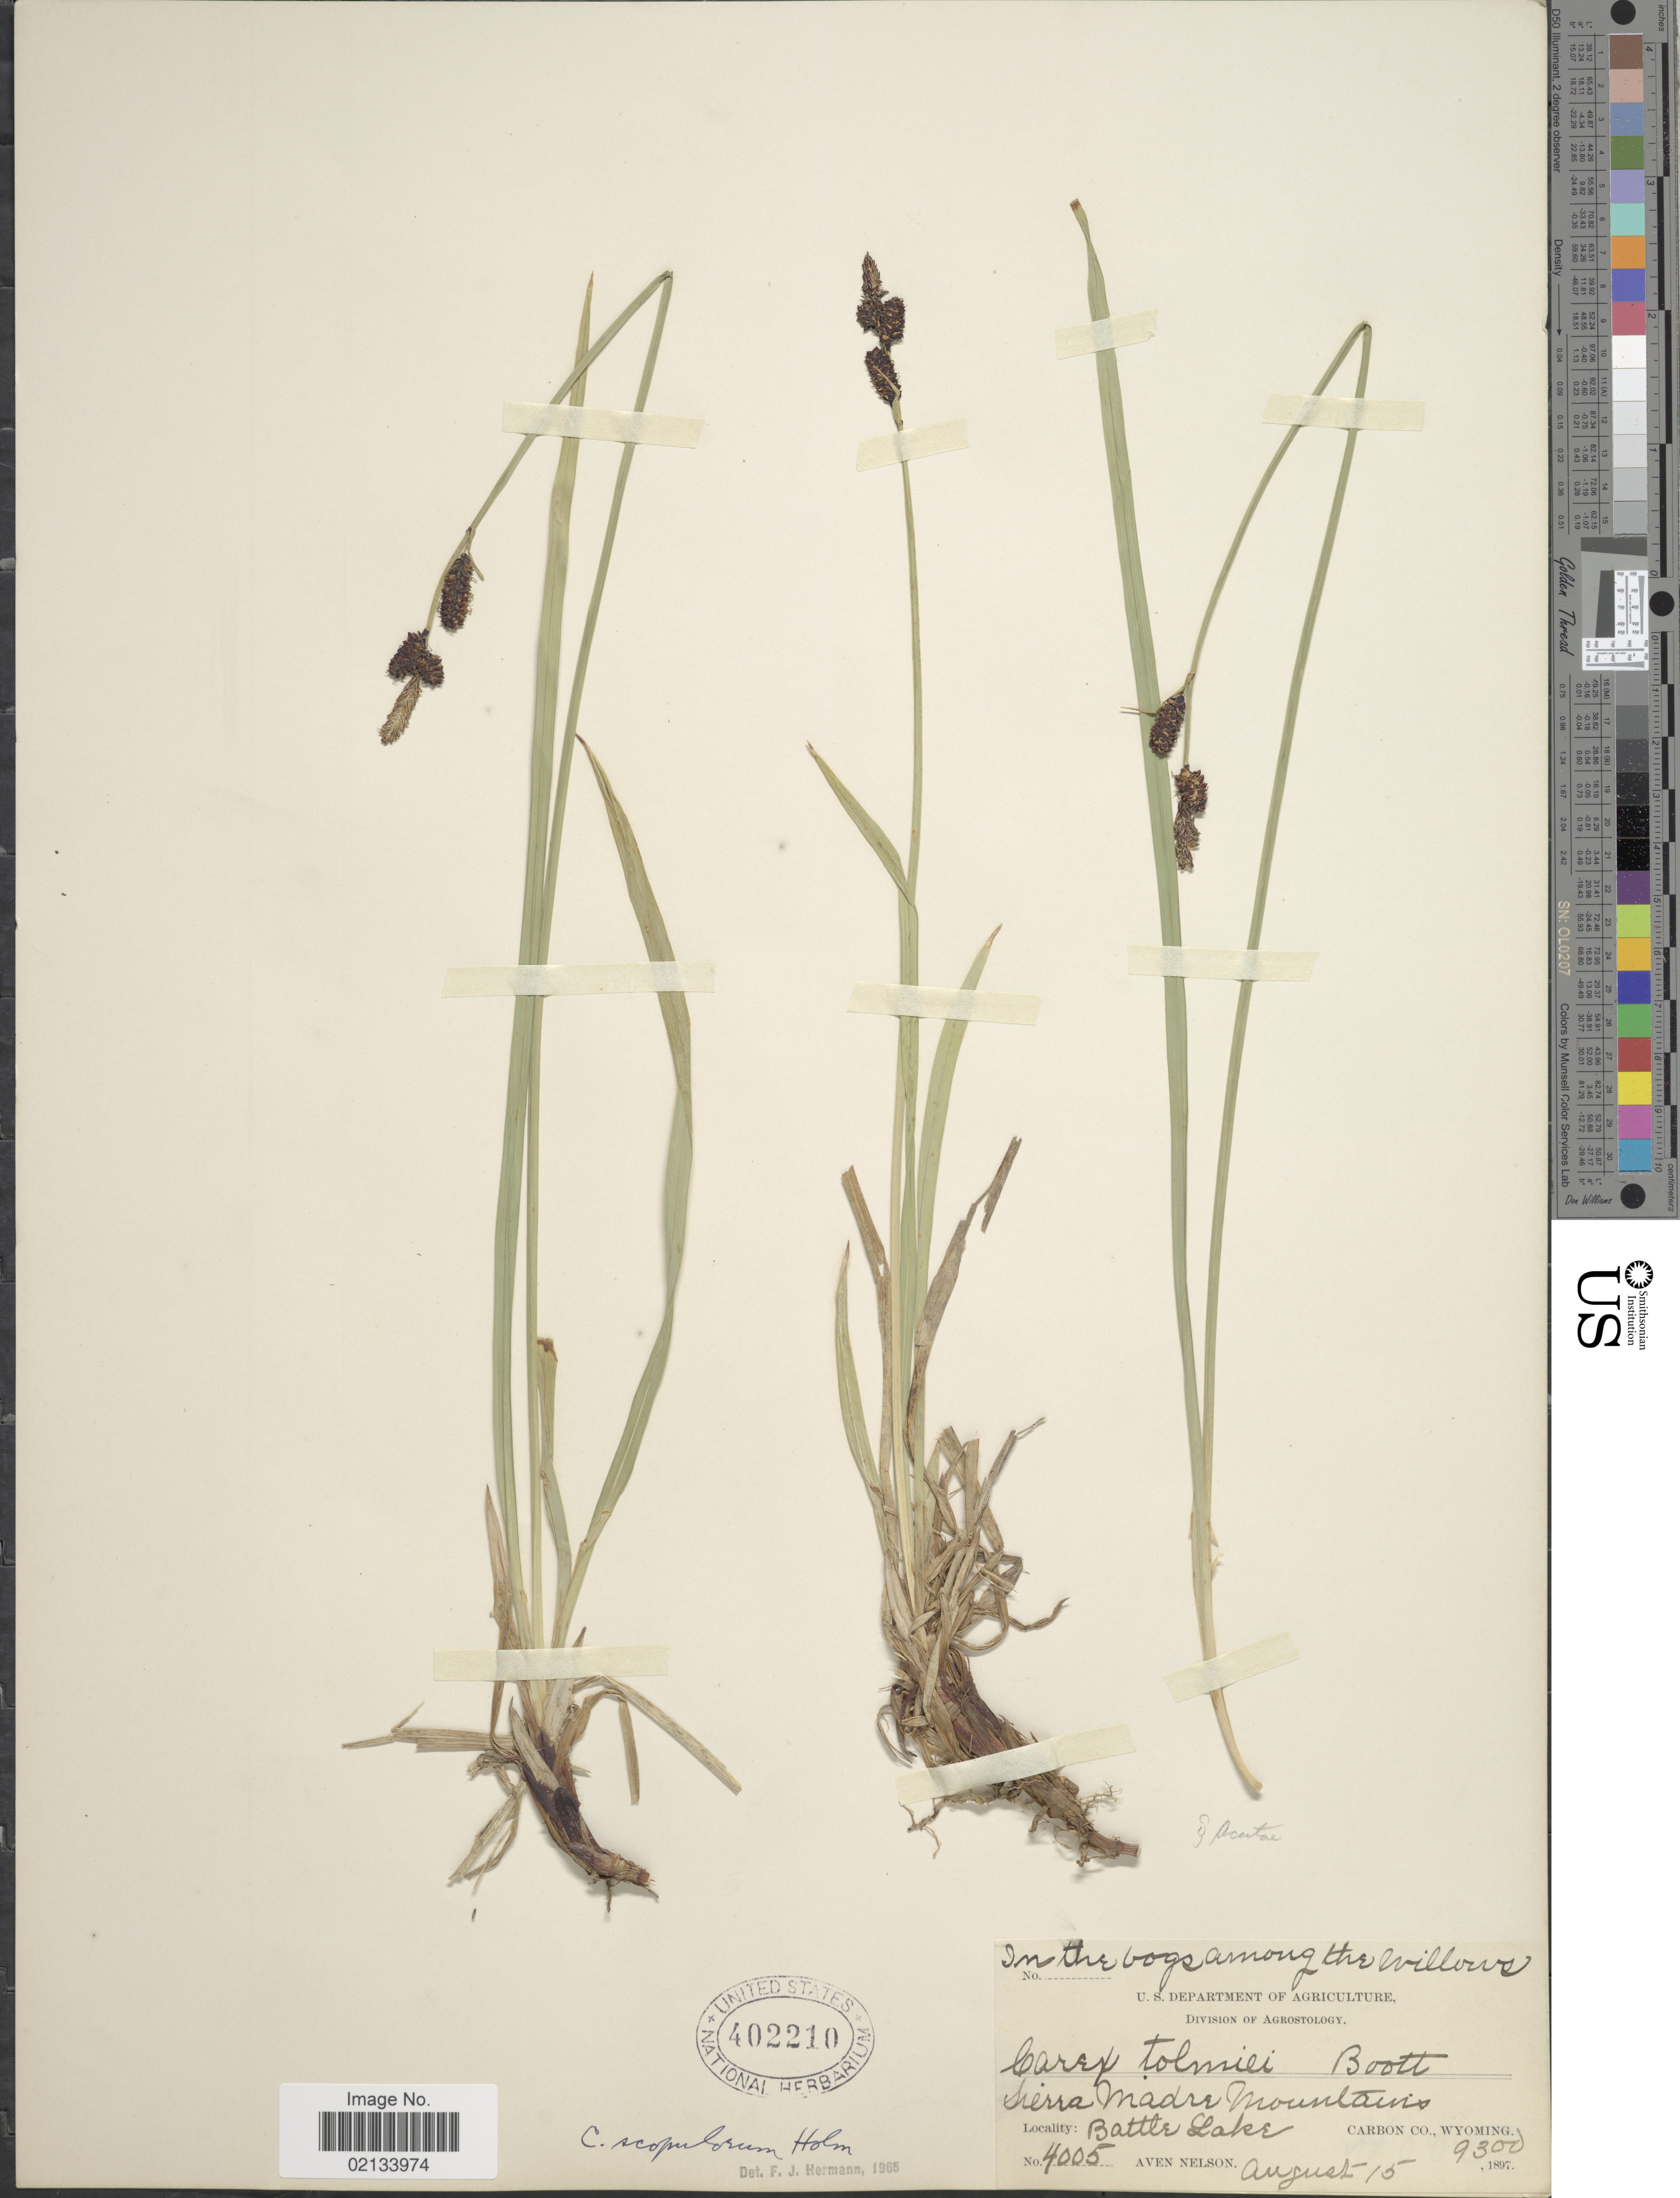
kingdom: Plantae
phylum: Tracheophyta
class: Liliopsida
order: Poales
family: Cyperaceae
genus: Carex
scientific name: Carex scopulorum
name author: Holm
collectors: A. Nelson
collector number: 4005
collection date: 1897-08-15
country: United States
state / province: Wyoming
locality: Sierra Madre Mountains, Battle Lake, Carbon Co.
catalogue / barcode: US 402210